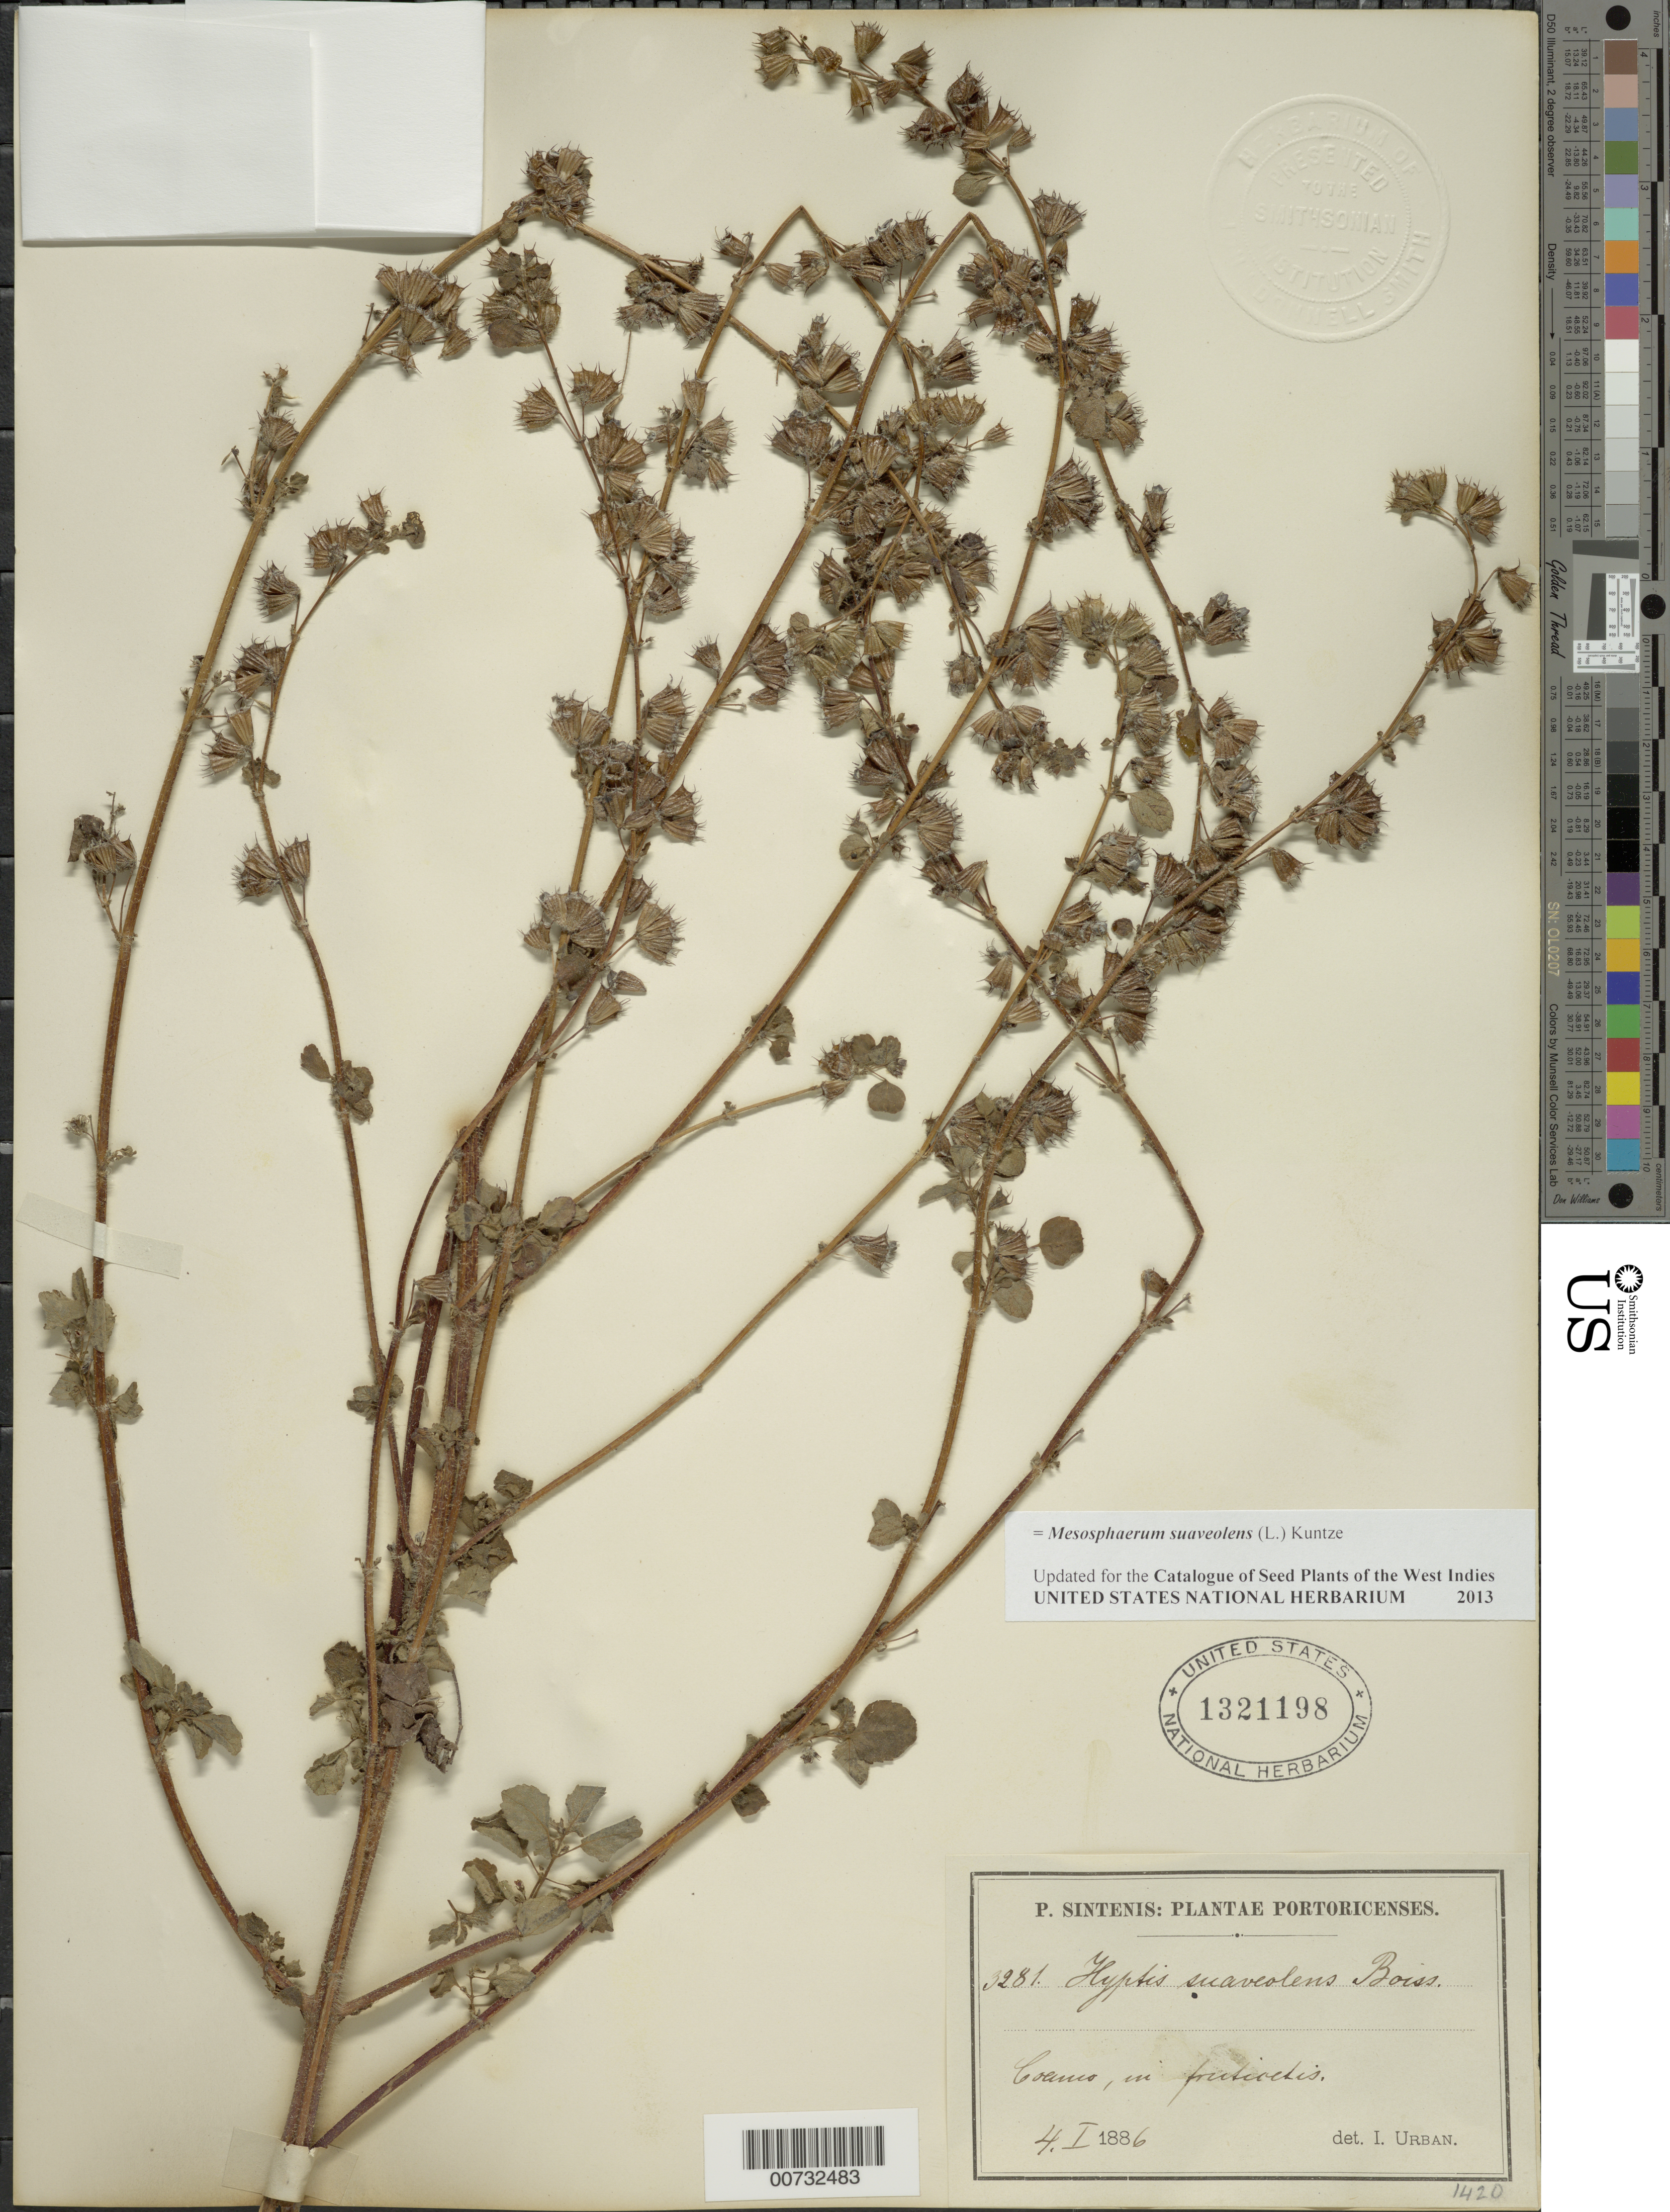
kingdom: Plantae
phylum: Tracheophyta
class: Magnoliopsida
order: Lamiales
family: Lamiaceae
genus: Mesosphaerum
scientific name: Mesosphaerum suaveolens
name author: (L.) Kuntze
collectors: P. Sintenis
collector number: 3281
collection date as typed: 04 Jan 1886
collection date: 1886-01-04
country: Puerto Rico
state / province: Coamo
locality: Coamo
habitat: In fruticetis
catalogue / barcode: US 1321198